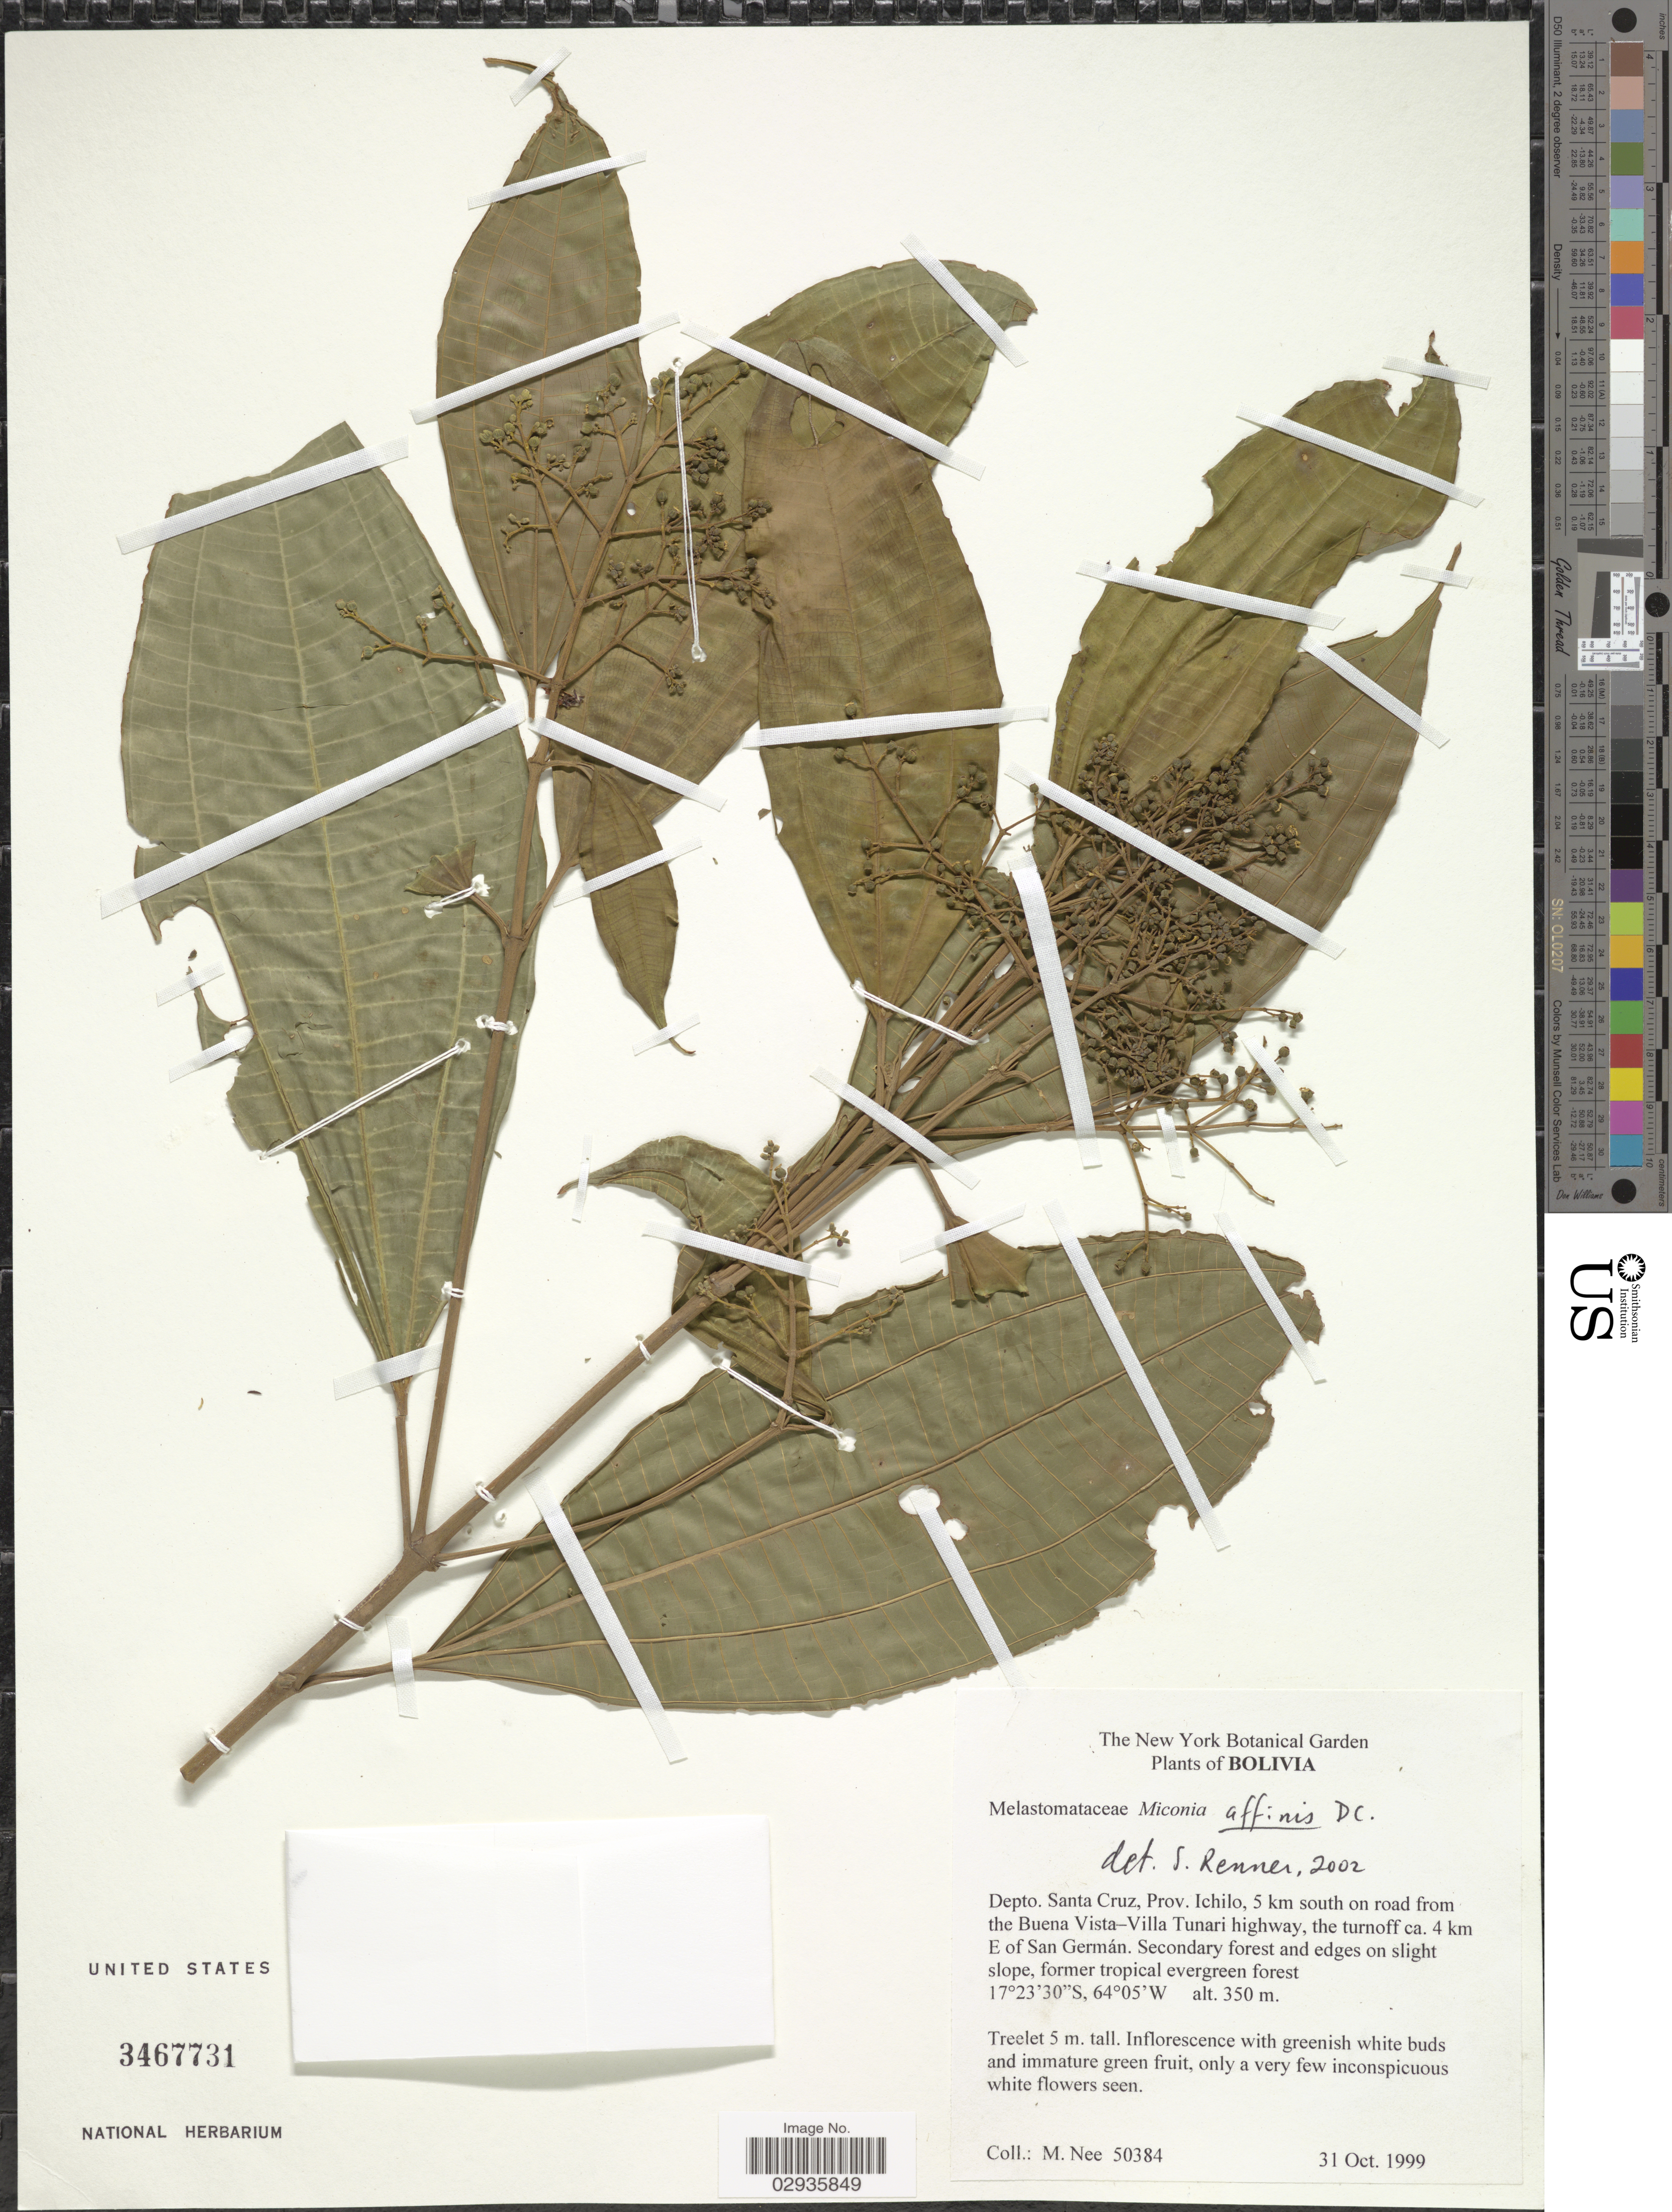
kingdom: Plantae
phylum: Tracheophyta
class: Magnoliopsida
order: Myrtales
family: Melastomataceae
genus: Miconia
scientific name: Miconia affinis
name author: DC.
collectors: M. Nee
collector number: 50384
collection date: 1999-10-31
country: Bolivia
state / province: Santa Cruz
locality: Depto. Santa Cruz, Prov. Ichilo, 5 km south on road from the Buena Vista-Villa Tunari highway, the turnoff ca. 4 km E of San Germán.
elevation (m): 350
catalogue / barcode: US 3467731